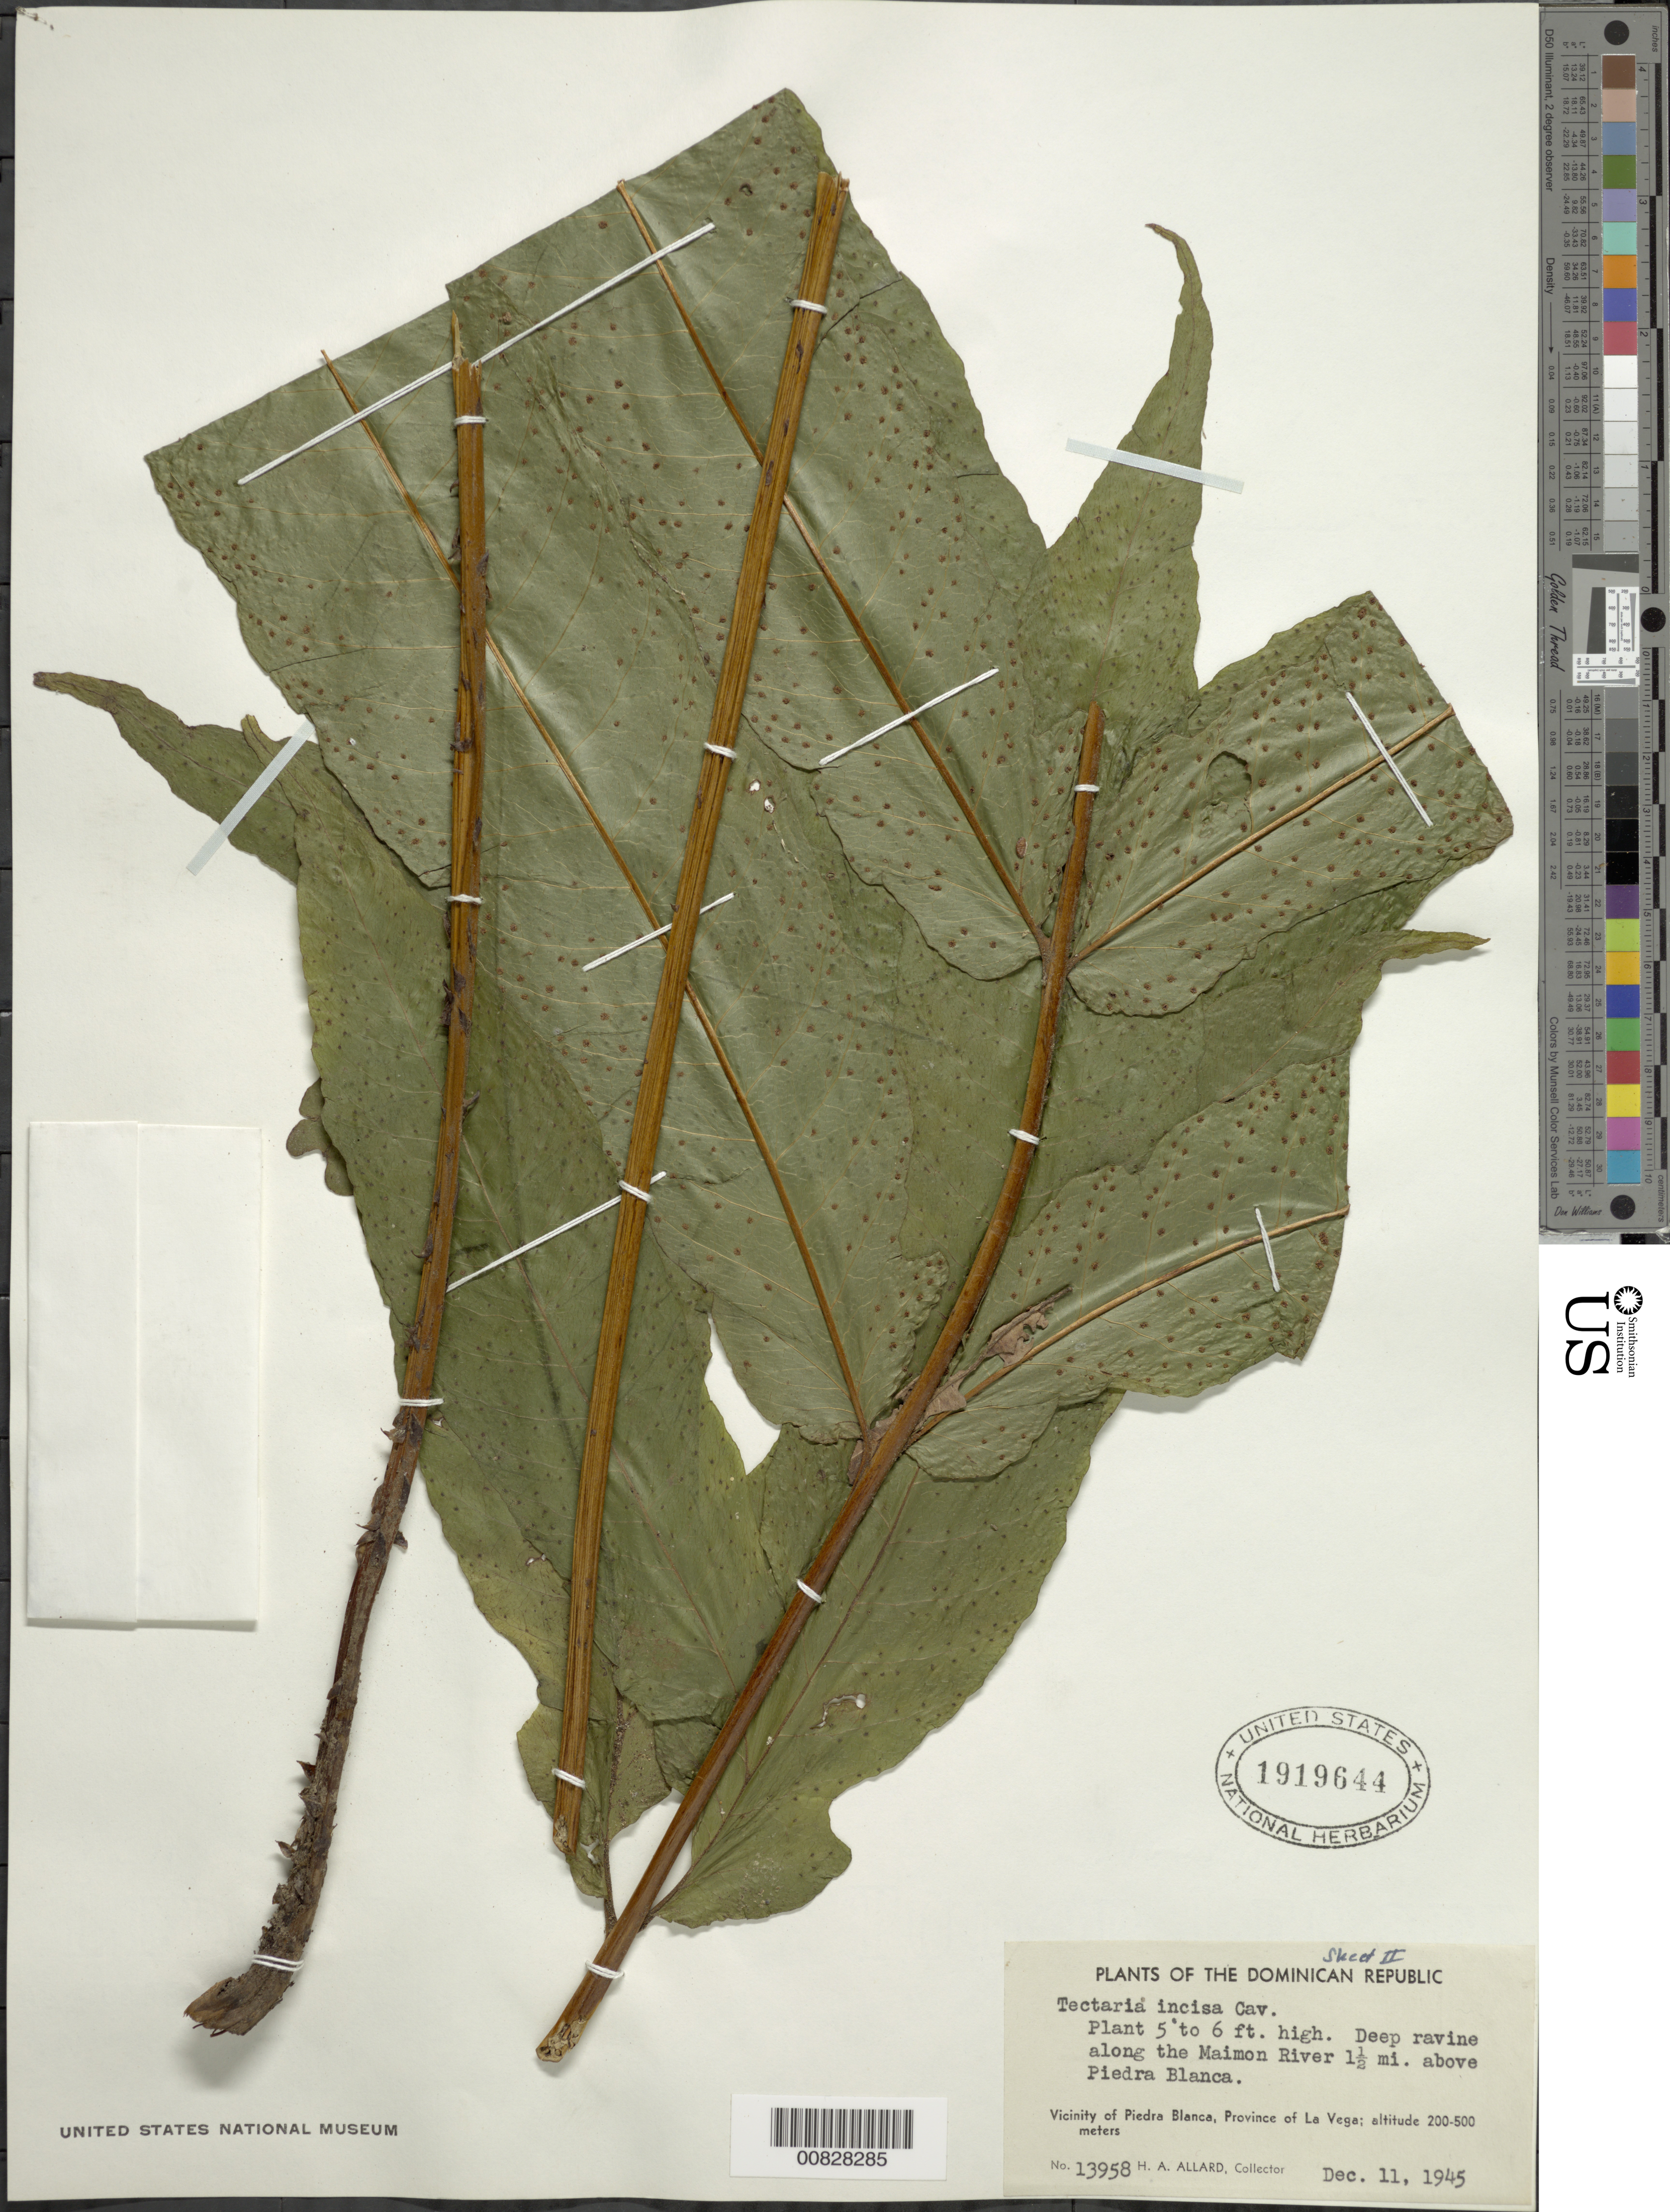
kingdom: Plantae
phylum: Tracheophyta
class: Polypodiopsida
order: Polypodiales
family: Tectariaceae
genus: Tectaria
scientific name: Tectaria incisa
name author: Cav.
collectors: H. A. Allard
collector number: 13958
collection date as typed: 11 Dec 1945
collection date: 1945-12-11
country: Dominican Republic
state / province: La Vega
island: Hispaniola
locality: Piedra Blanca, 1.5 miles above, on Maimon R.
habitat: Deep ravine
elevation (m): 200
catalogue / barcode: US 1919644